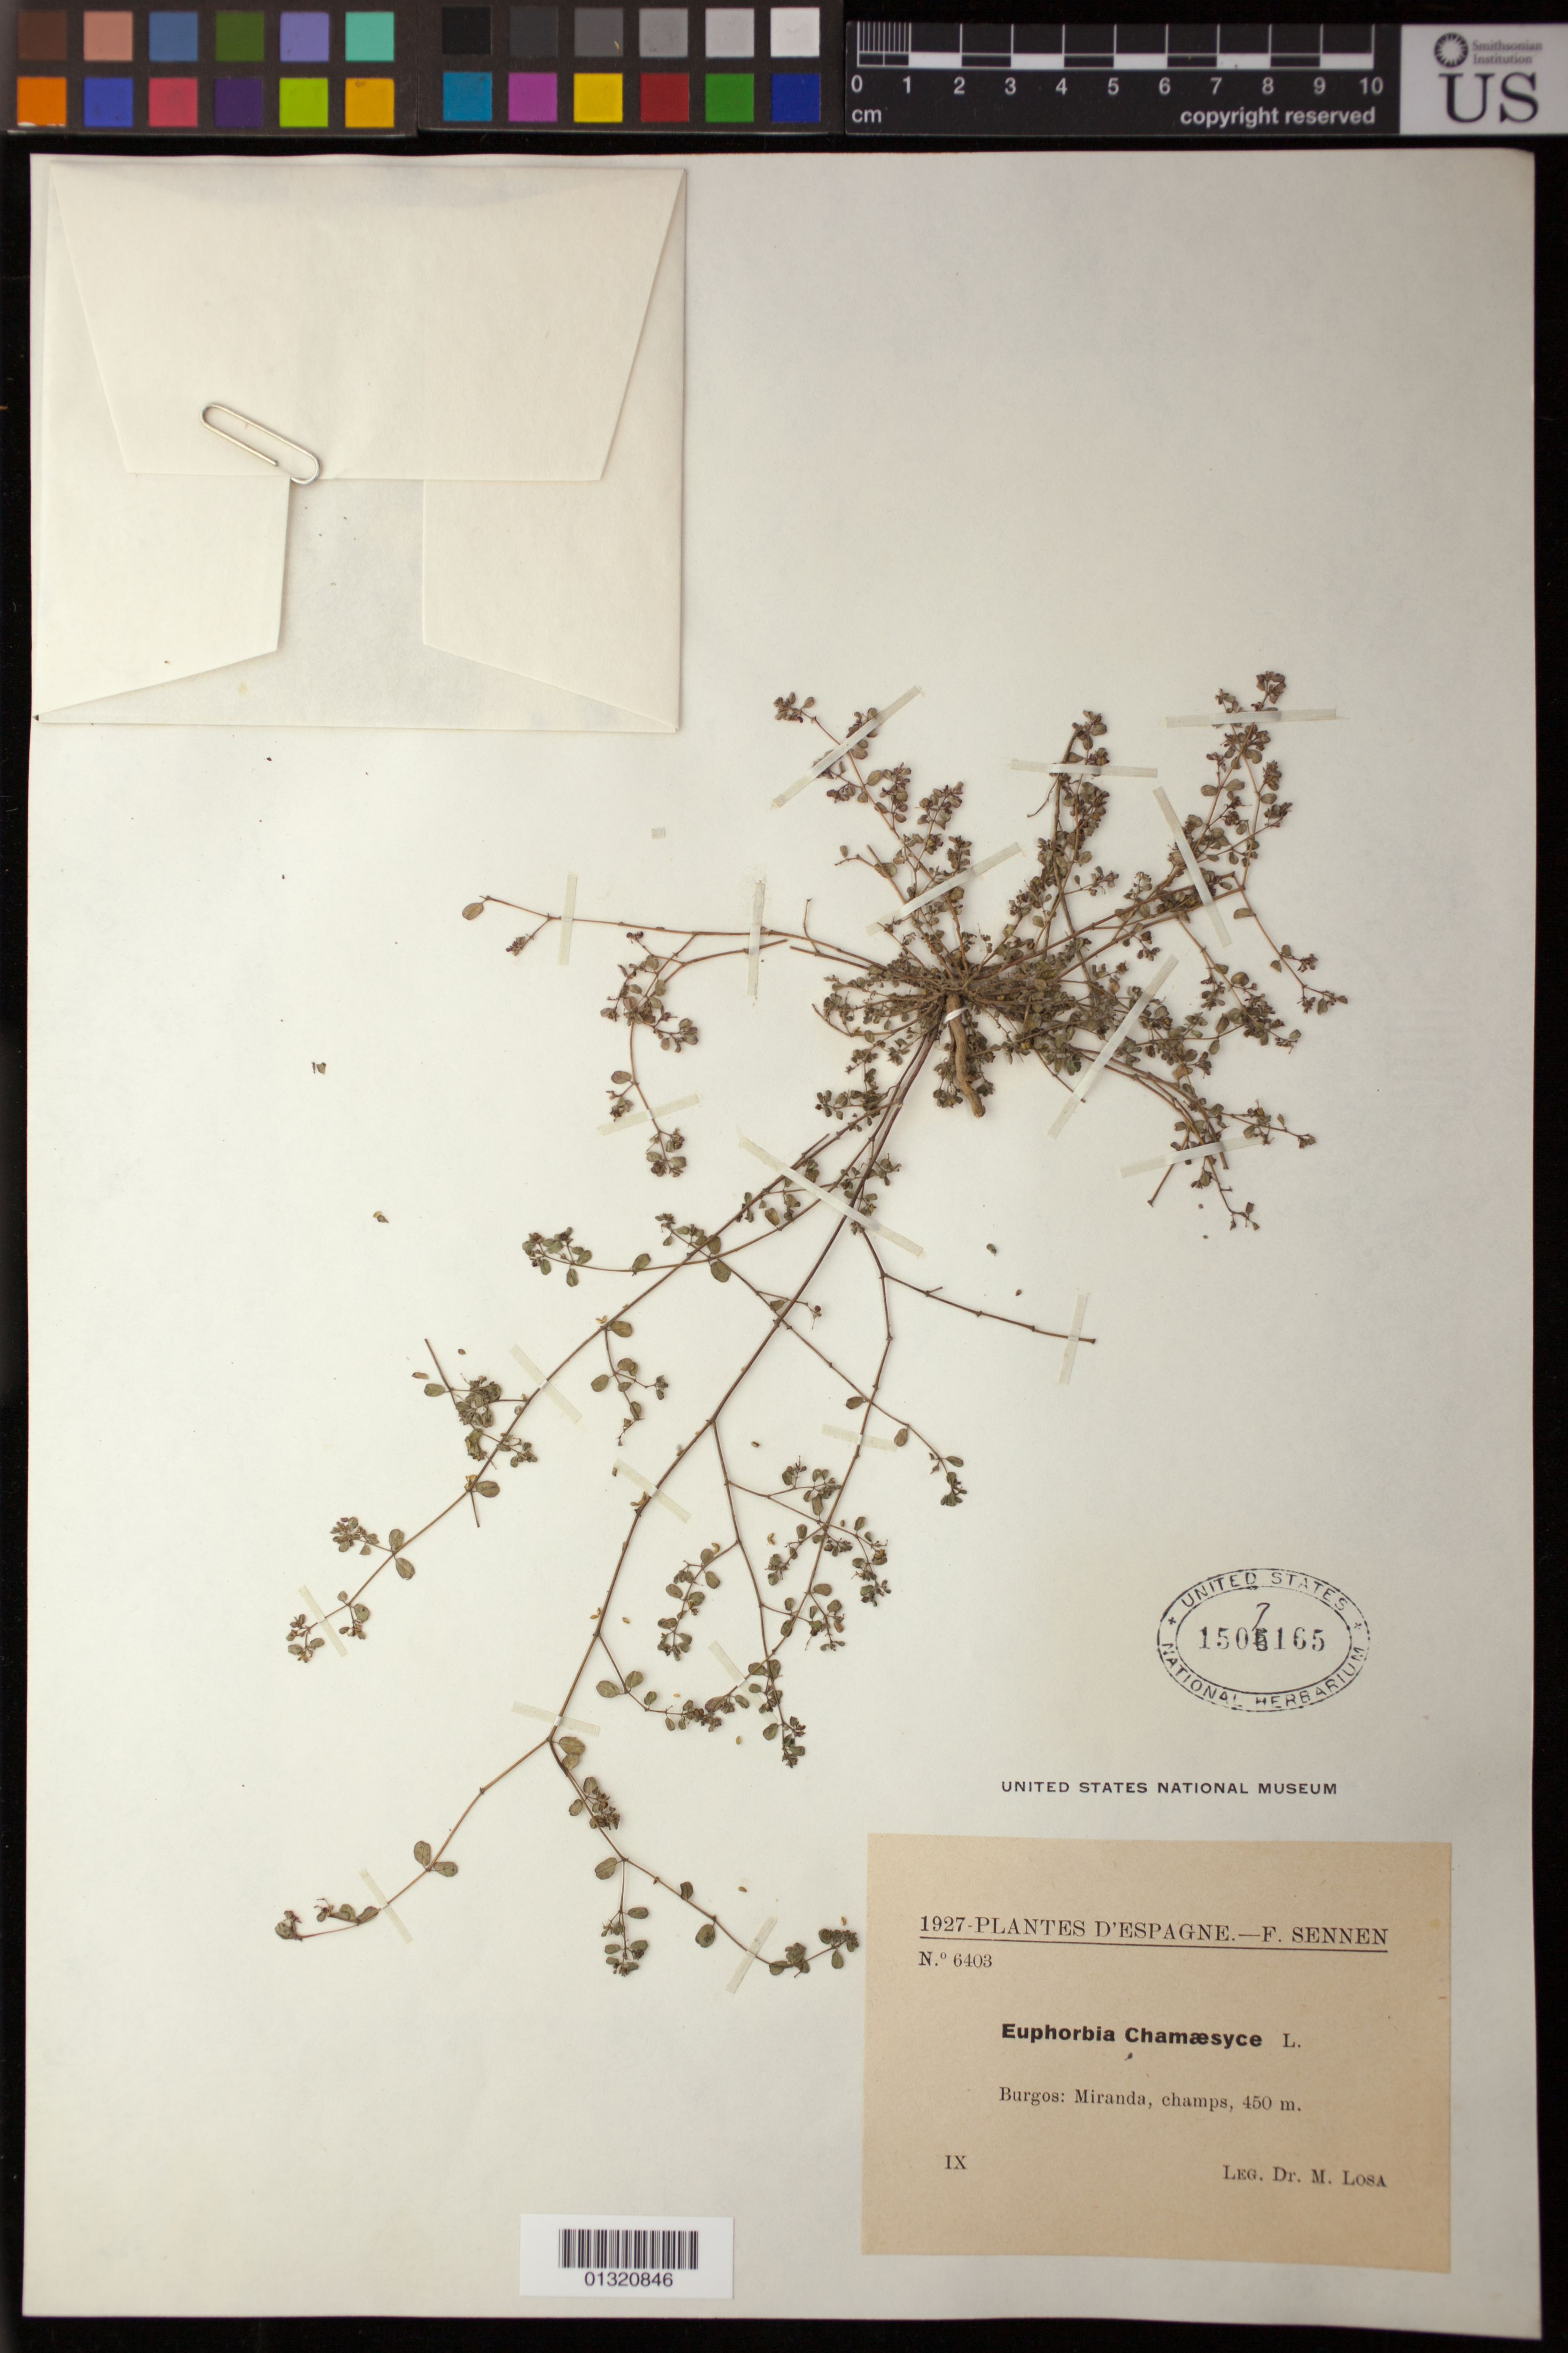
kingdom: Plantae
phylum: Tracheophyta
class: Magnoliopsida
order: Malpighiales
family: Euphorbiaceae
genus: Euphorbia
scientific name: Euphorbia chamaesyce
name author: L.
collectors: Losa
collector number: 6403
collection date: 1927-09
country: Spain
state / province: Castilla y León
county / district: Burgos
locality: Burgos: Miranda, champs [Chanos]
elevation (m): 450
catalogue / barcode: US 1507165